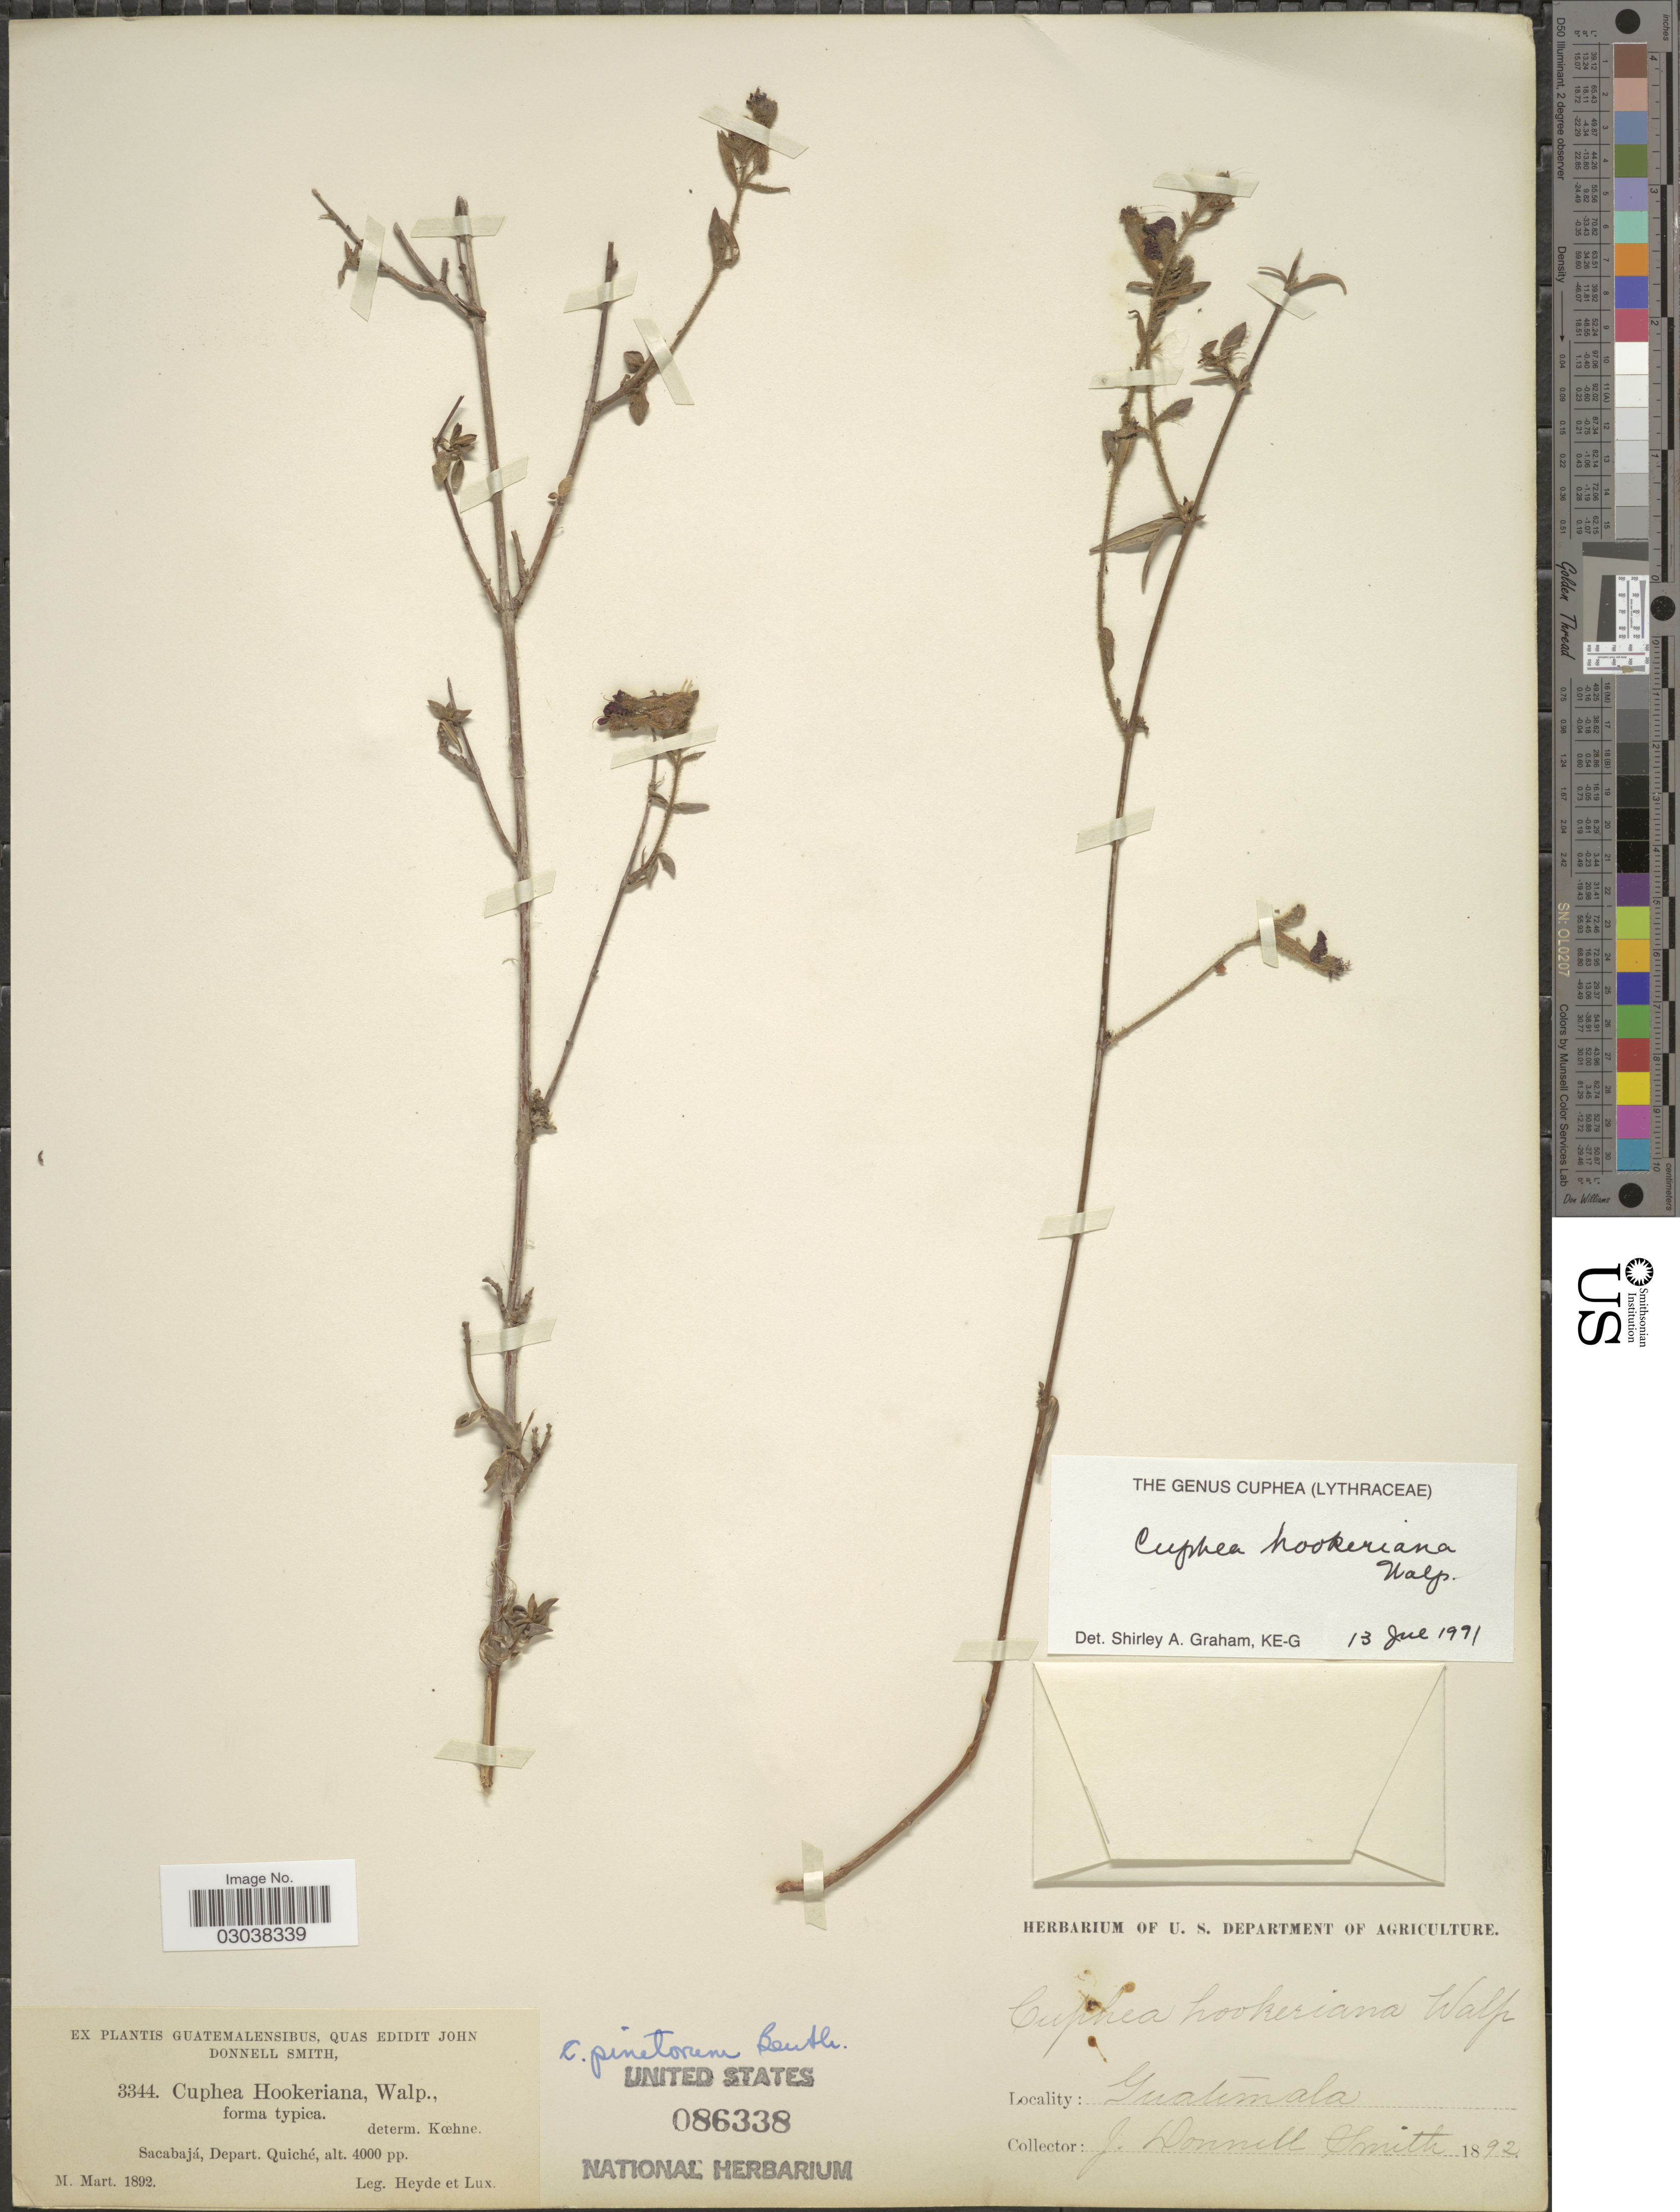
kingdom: Plantae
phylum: Tracheophyta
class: Magnoliopsida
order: Myrtales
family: Lythraceae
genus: Cuphea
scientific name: Cuphea hookeriana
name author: Walp.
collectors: Heyde, Lux & J. Donnell Smith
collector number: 3344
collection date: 1892-03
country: Guatemala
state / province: El Quiché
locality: Sacabajá, Depart. Quiché.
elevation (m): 1219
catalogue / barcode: US 86338